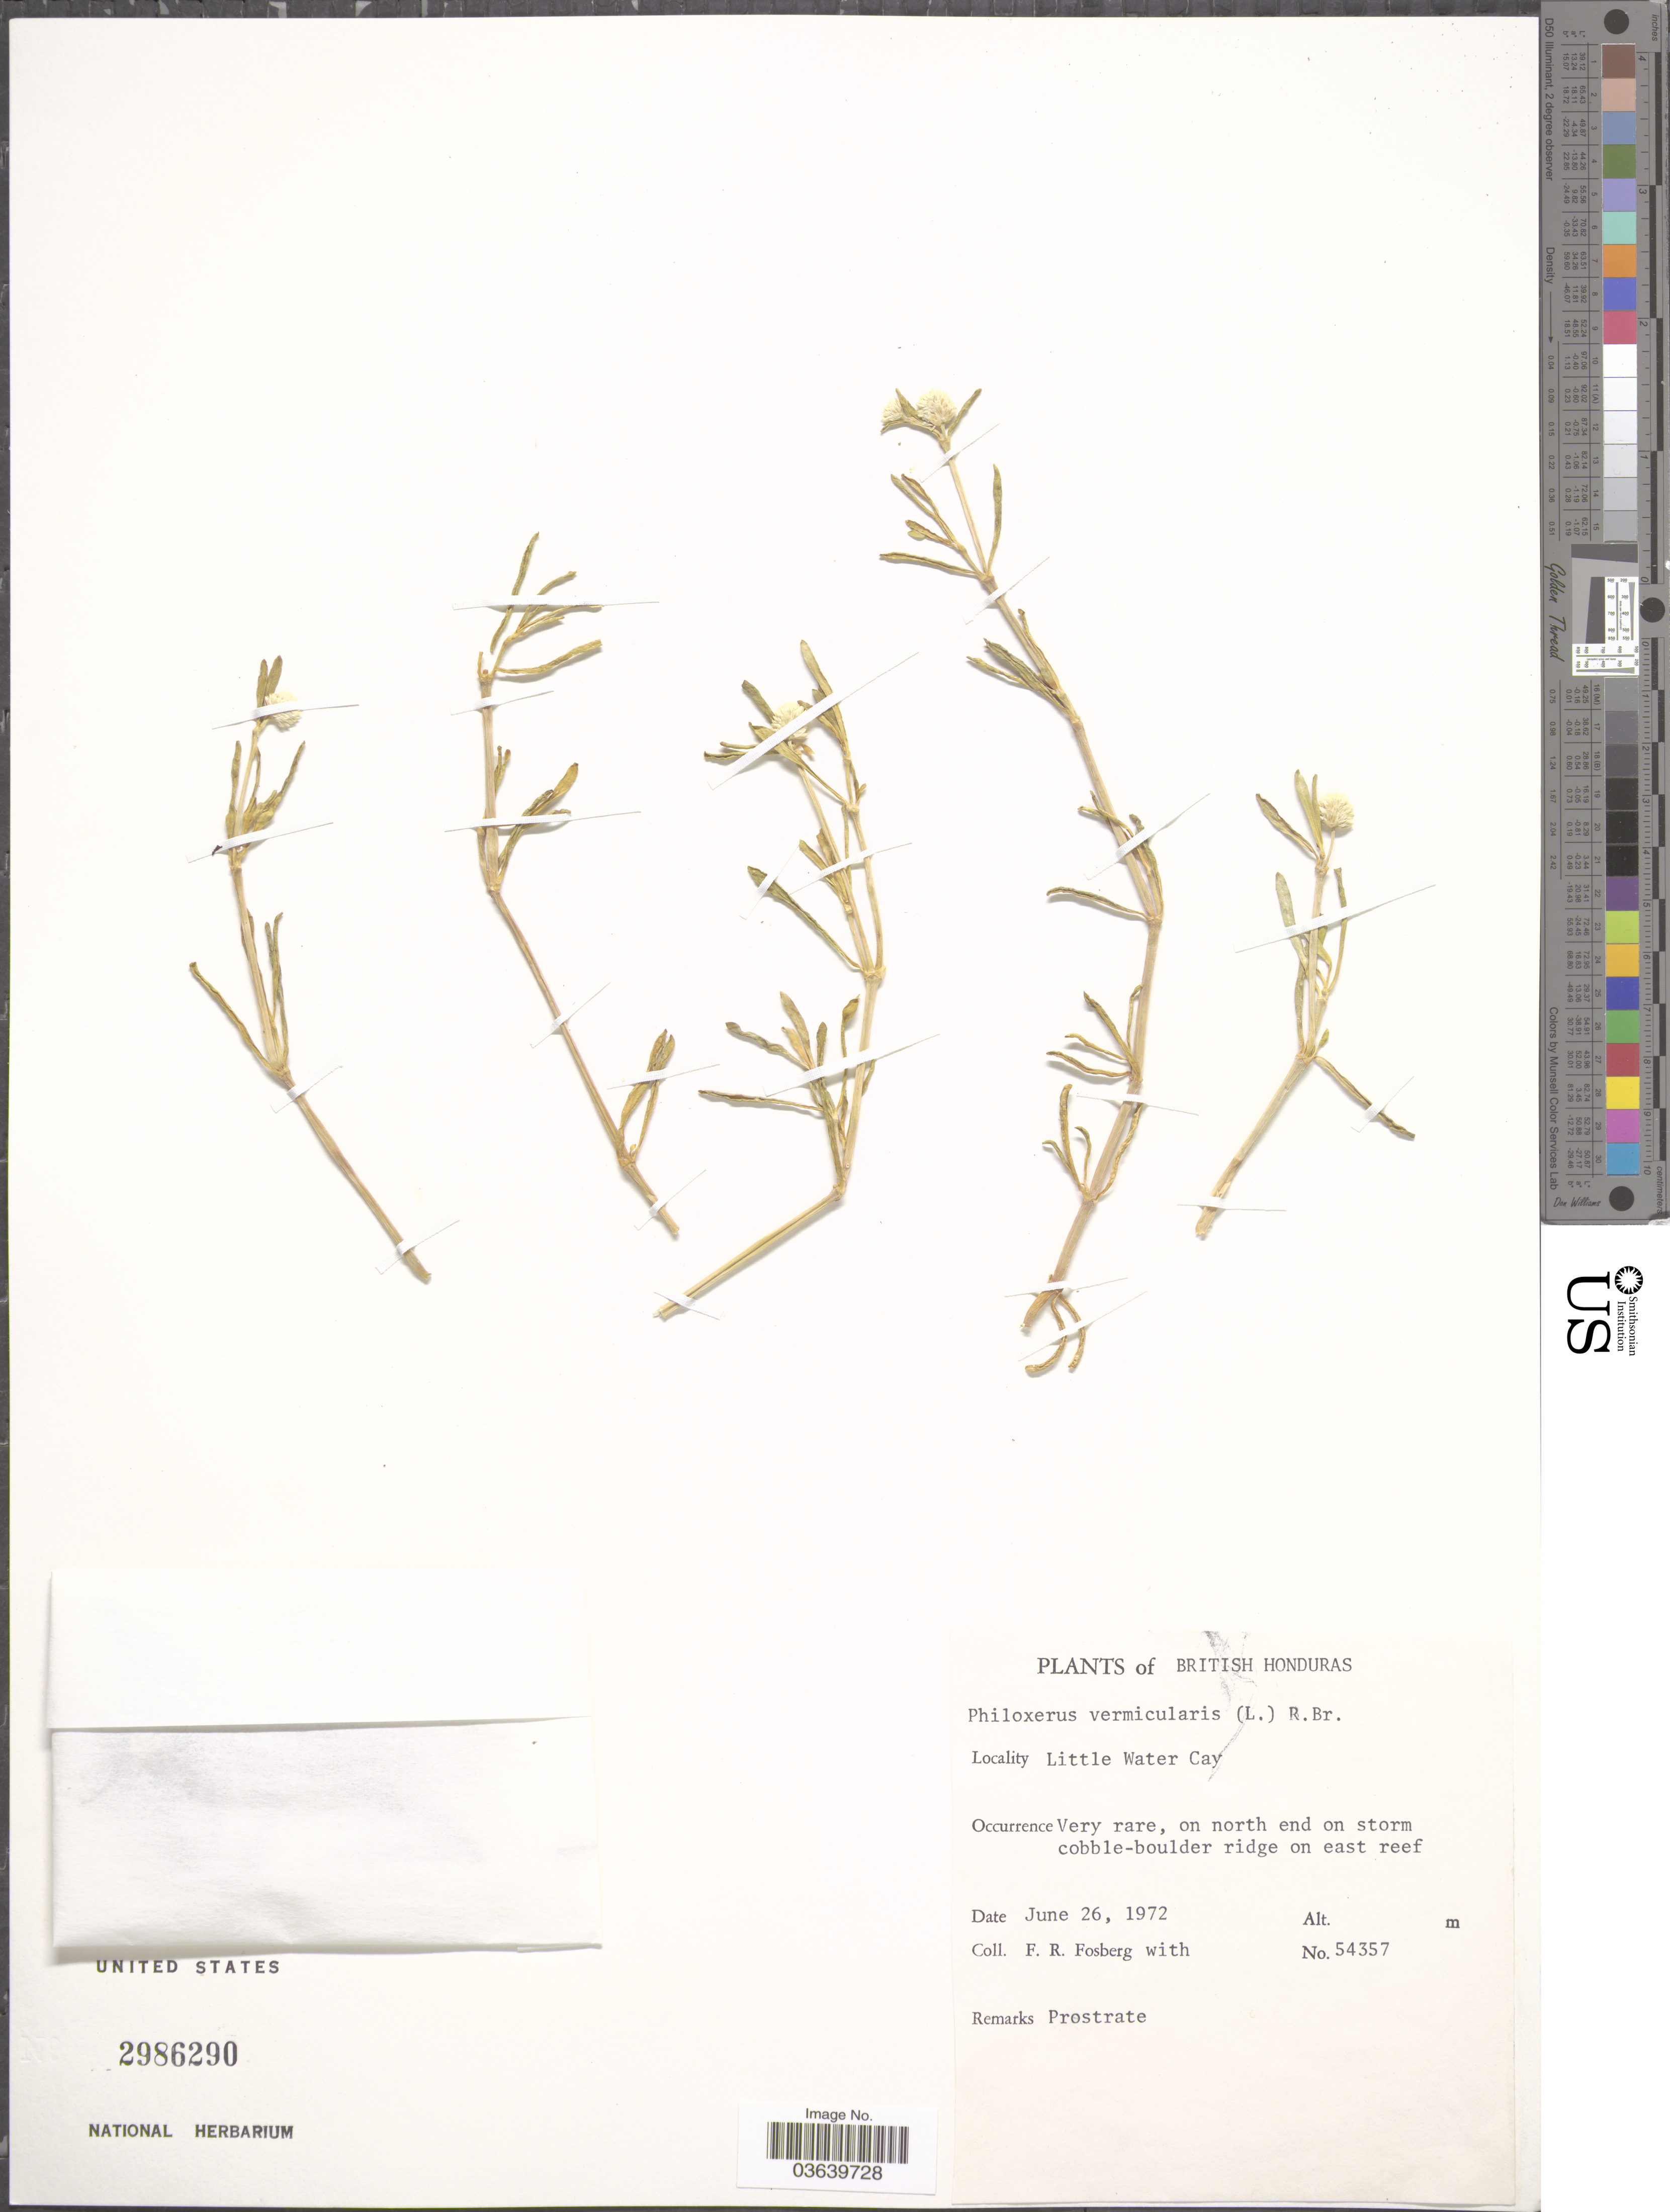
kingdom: Plantae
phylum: Tracheophyta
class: Magnoliopsida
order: Caryophyllales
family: Amaranthaceae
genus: Gomphrena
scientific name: Gomphrena vermicularis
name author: L.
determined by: Strong, Mark T., (BOT), Smithsonian Institution - National Museum of Natural History (UNITED STATES)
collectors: F. R. Fosberg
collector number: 54357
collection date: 1972-06-26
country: Belize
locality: British Honduras. Little Water Cay.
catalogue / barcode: US 2986290